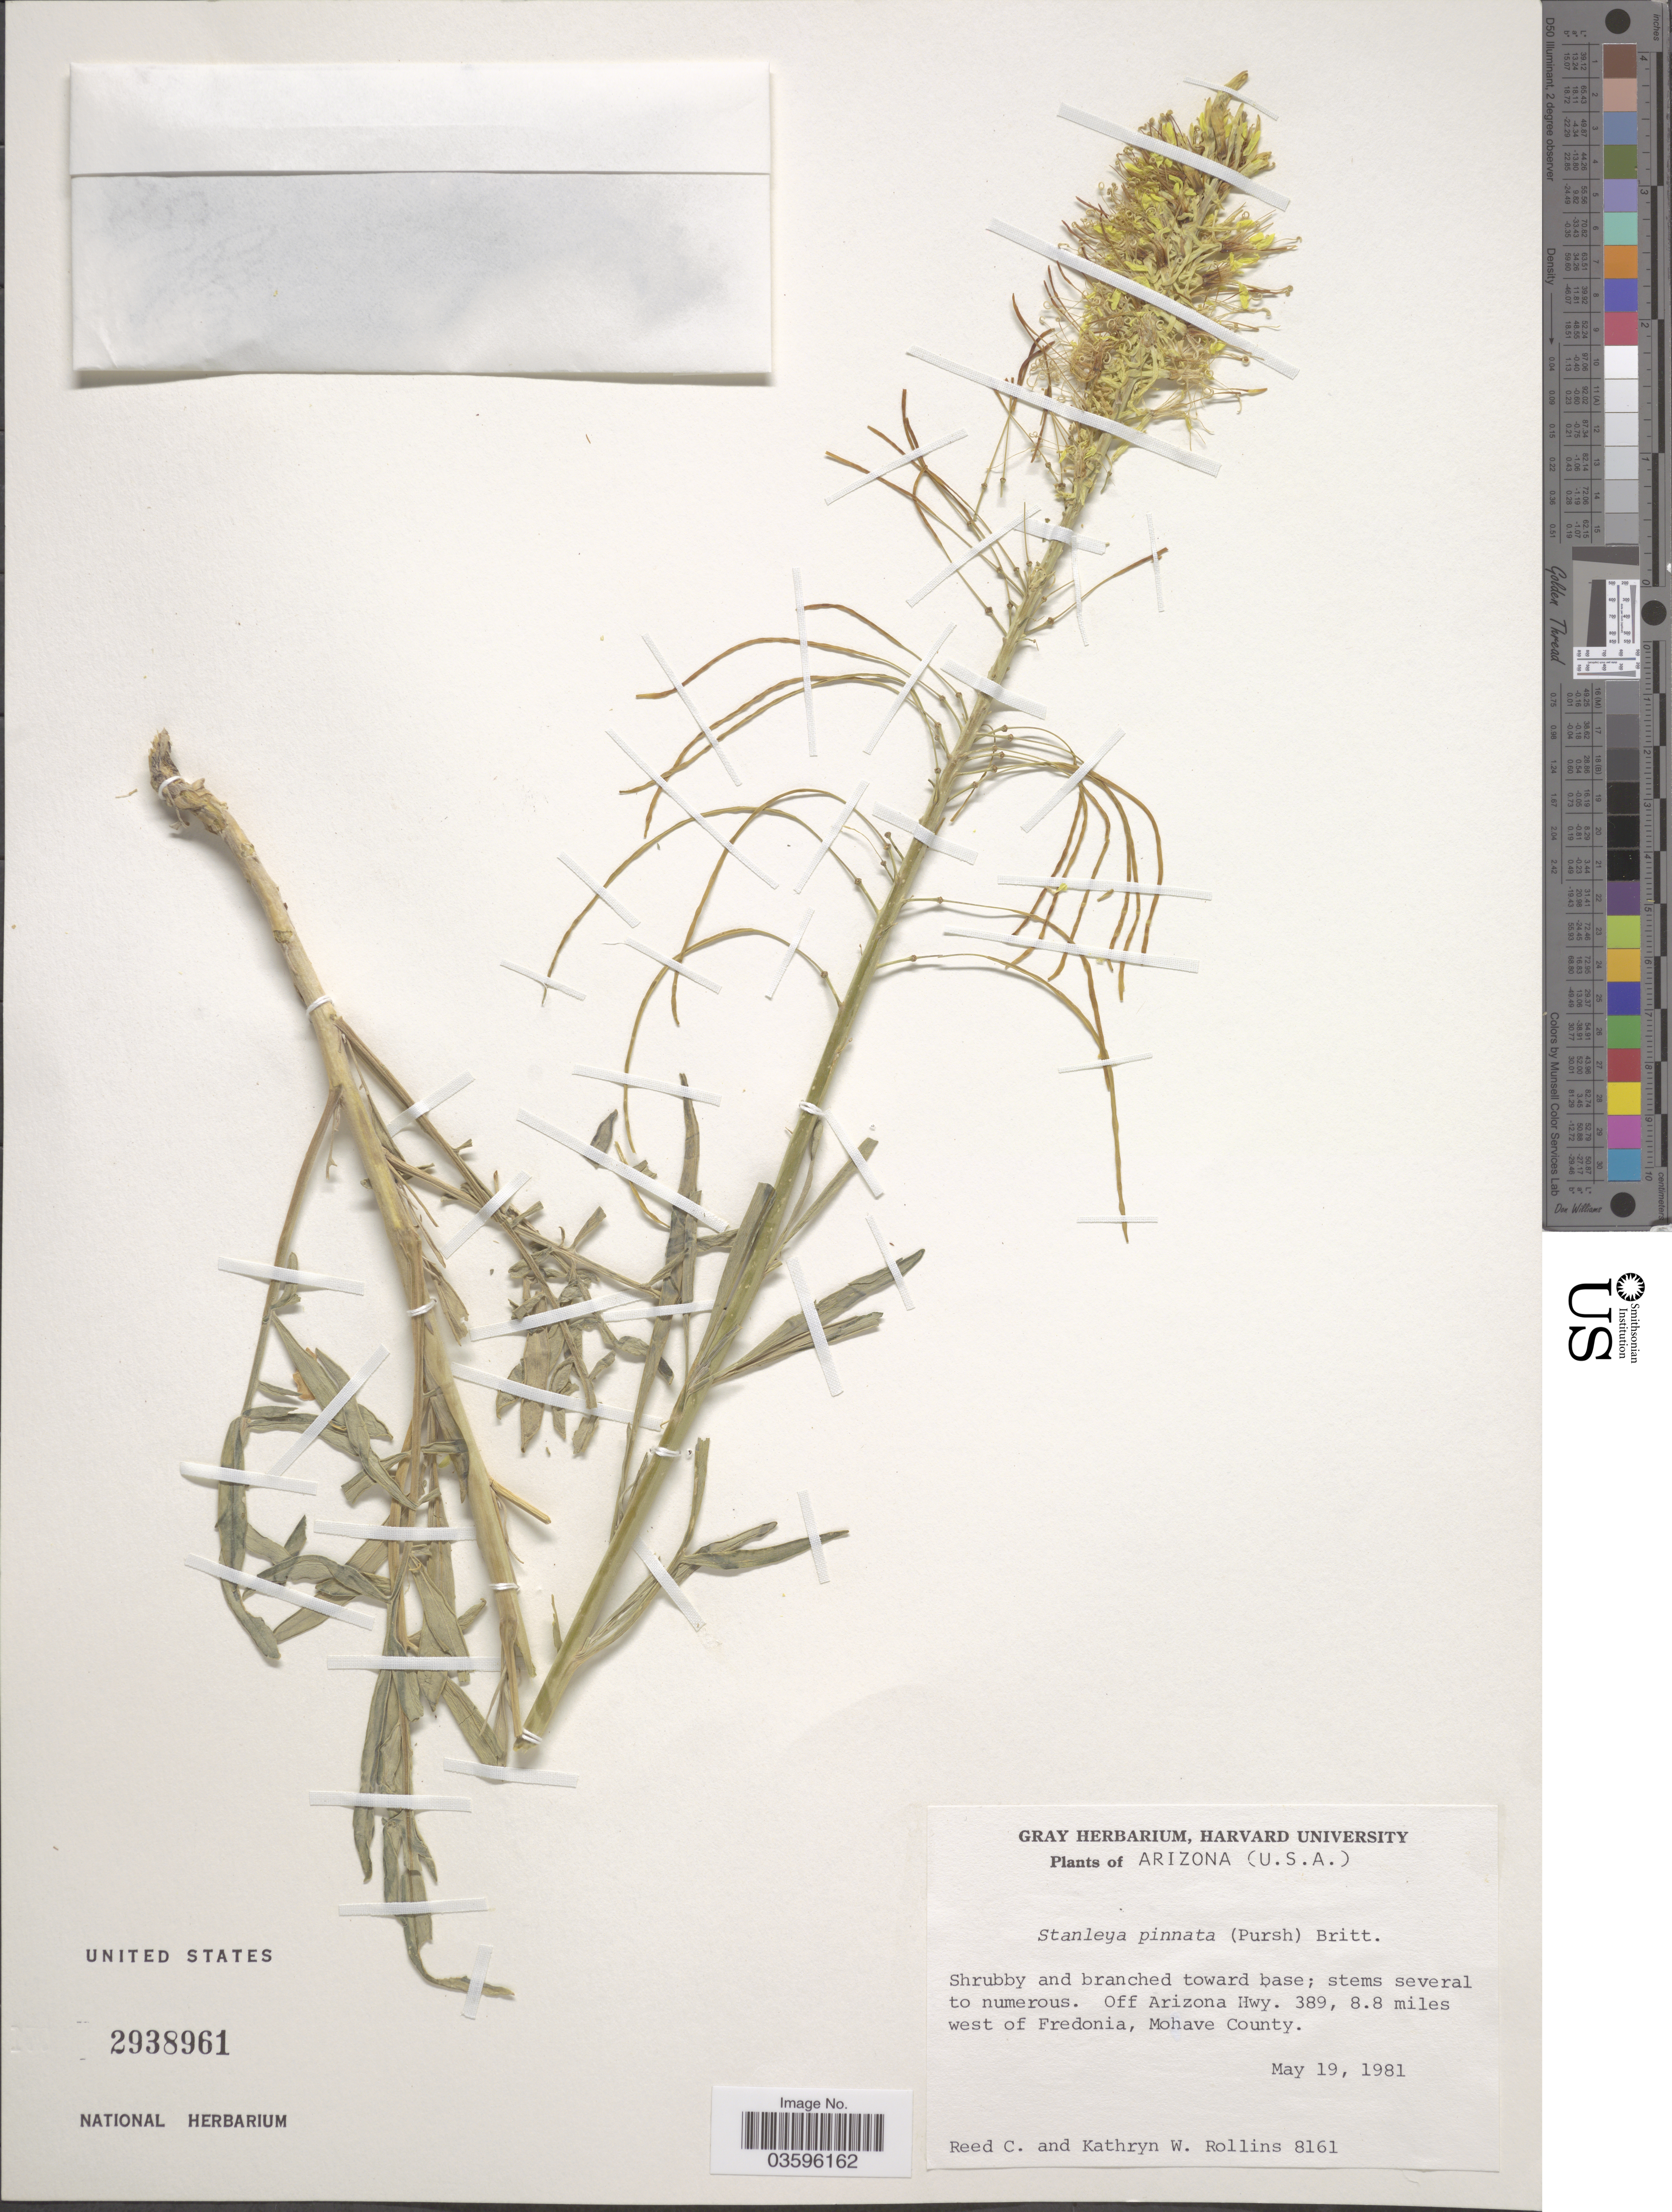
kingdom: Plantae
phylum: Tracheophyta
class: Magnoliopsida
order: Brassicales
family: Brassicaceae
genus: Stanleya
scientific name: Stanleya pinnata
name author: (Pursh) Britton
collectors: R. C. Rollins & K. W. Rollins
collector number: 8161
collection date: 1981-05-19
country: United States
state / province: Arizona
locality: Off Arizona Hwy. 389, 8.8 miles west of Fredonia, Mohave County.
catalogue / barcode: US 2938961